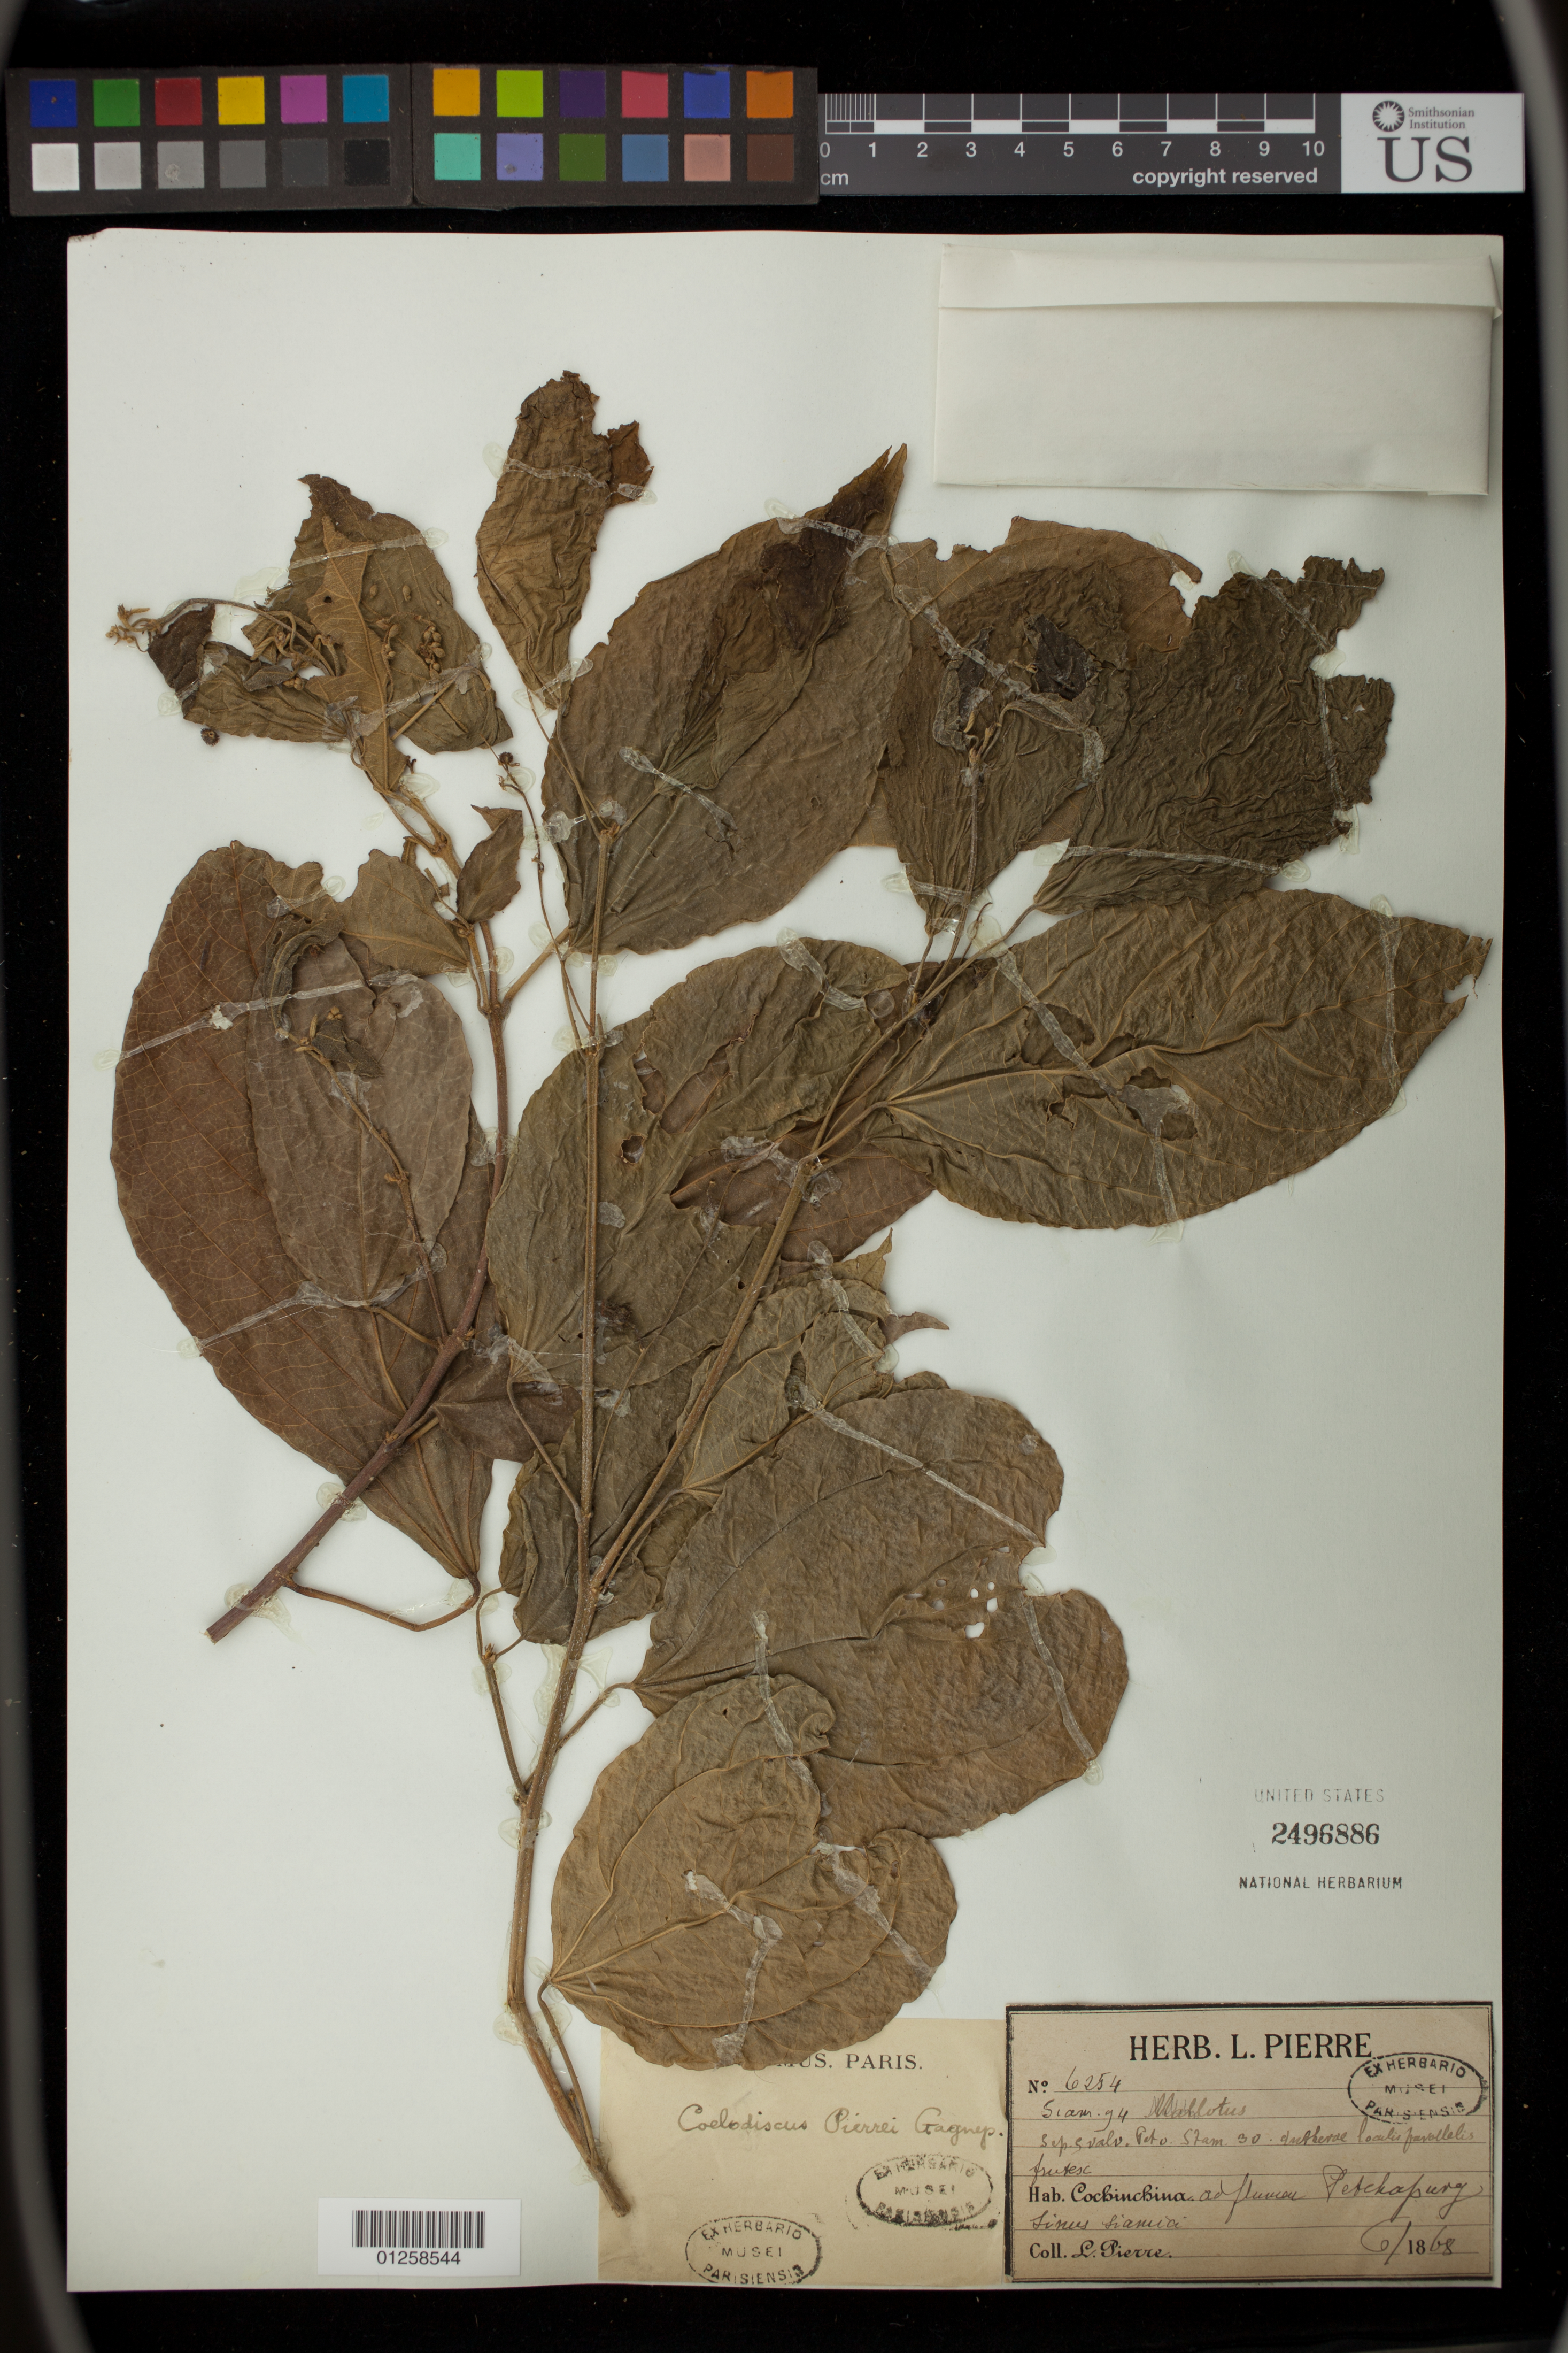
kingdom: Plantae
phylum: Tracheophyta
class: Magnoliopsida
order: Malpighiales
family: Phyllanthaceae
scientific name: Coelodiscus pierrei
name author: Gagnep.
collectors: L. Pierre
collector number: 6254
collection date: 1868-06-01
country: Vietnam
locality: Cochin China. Ad flumeu Petekopurg.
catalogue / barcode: US 2496886